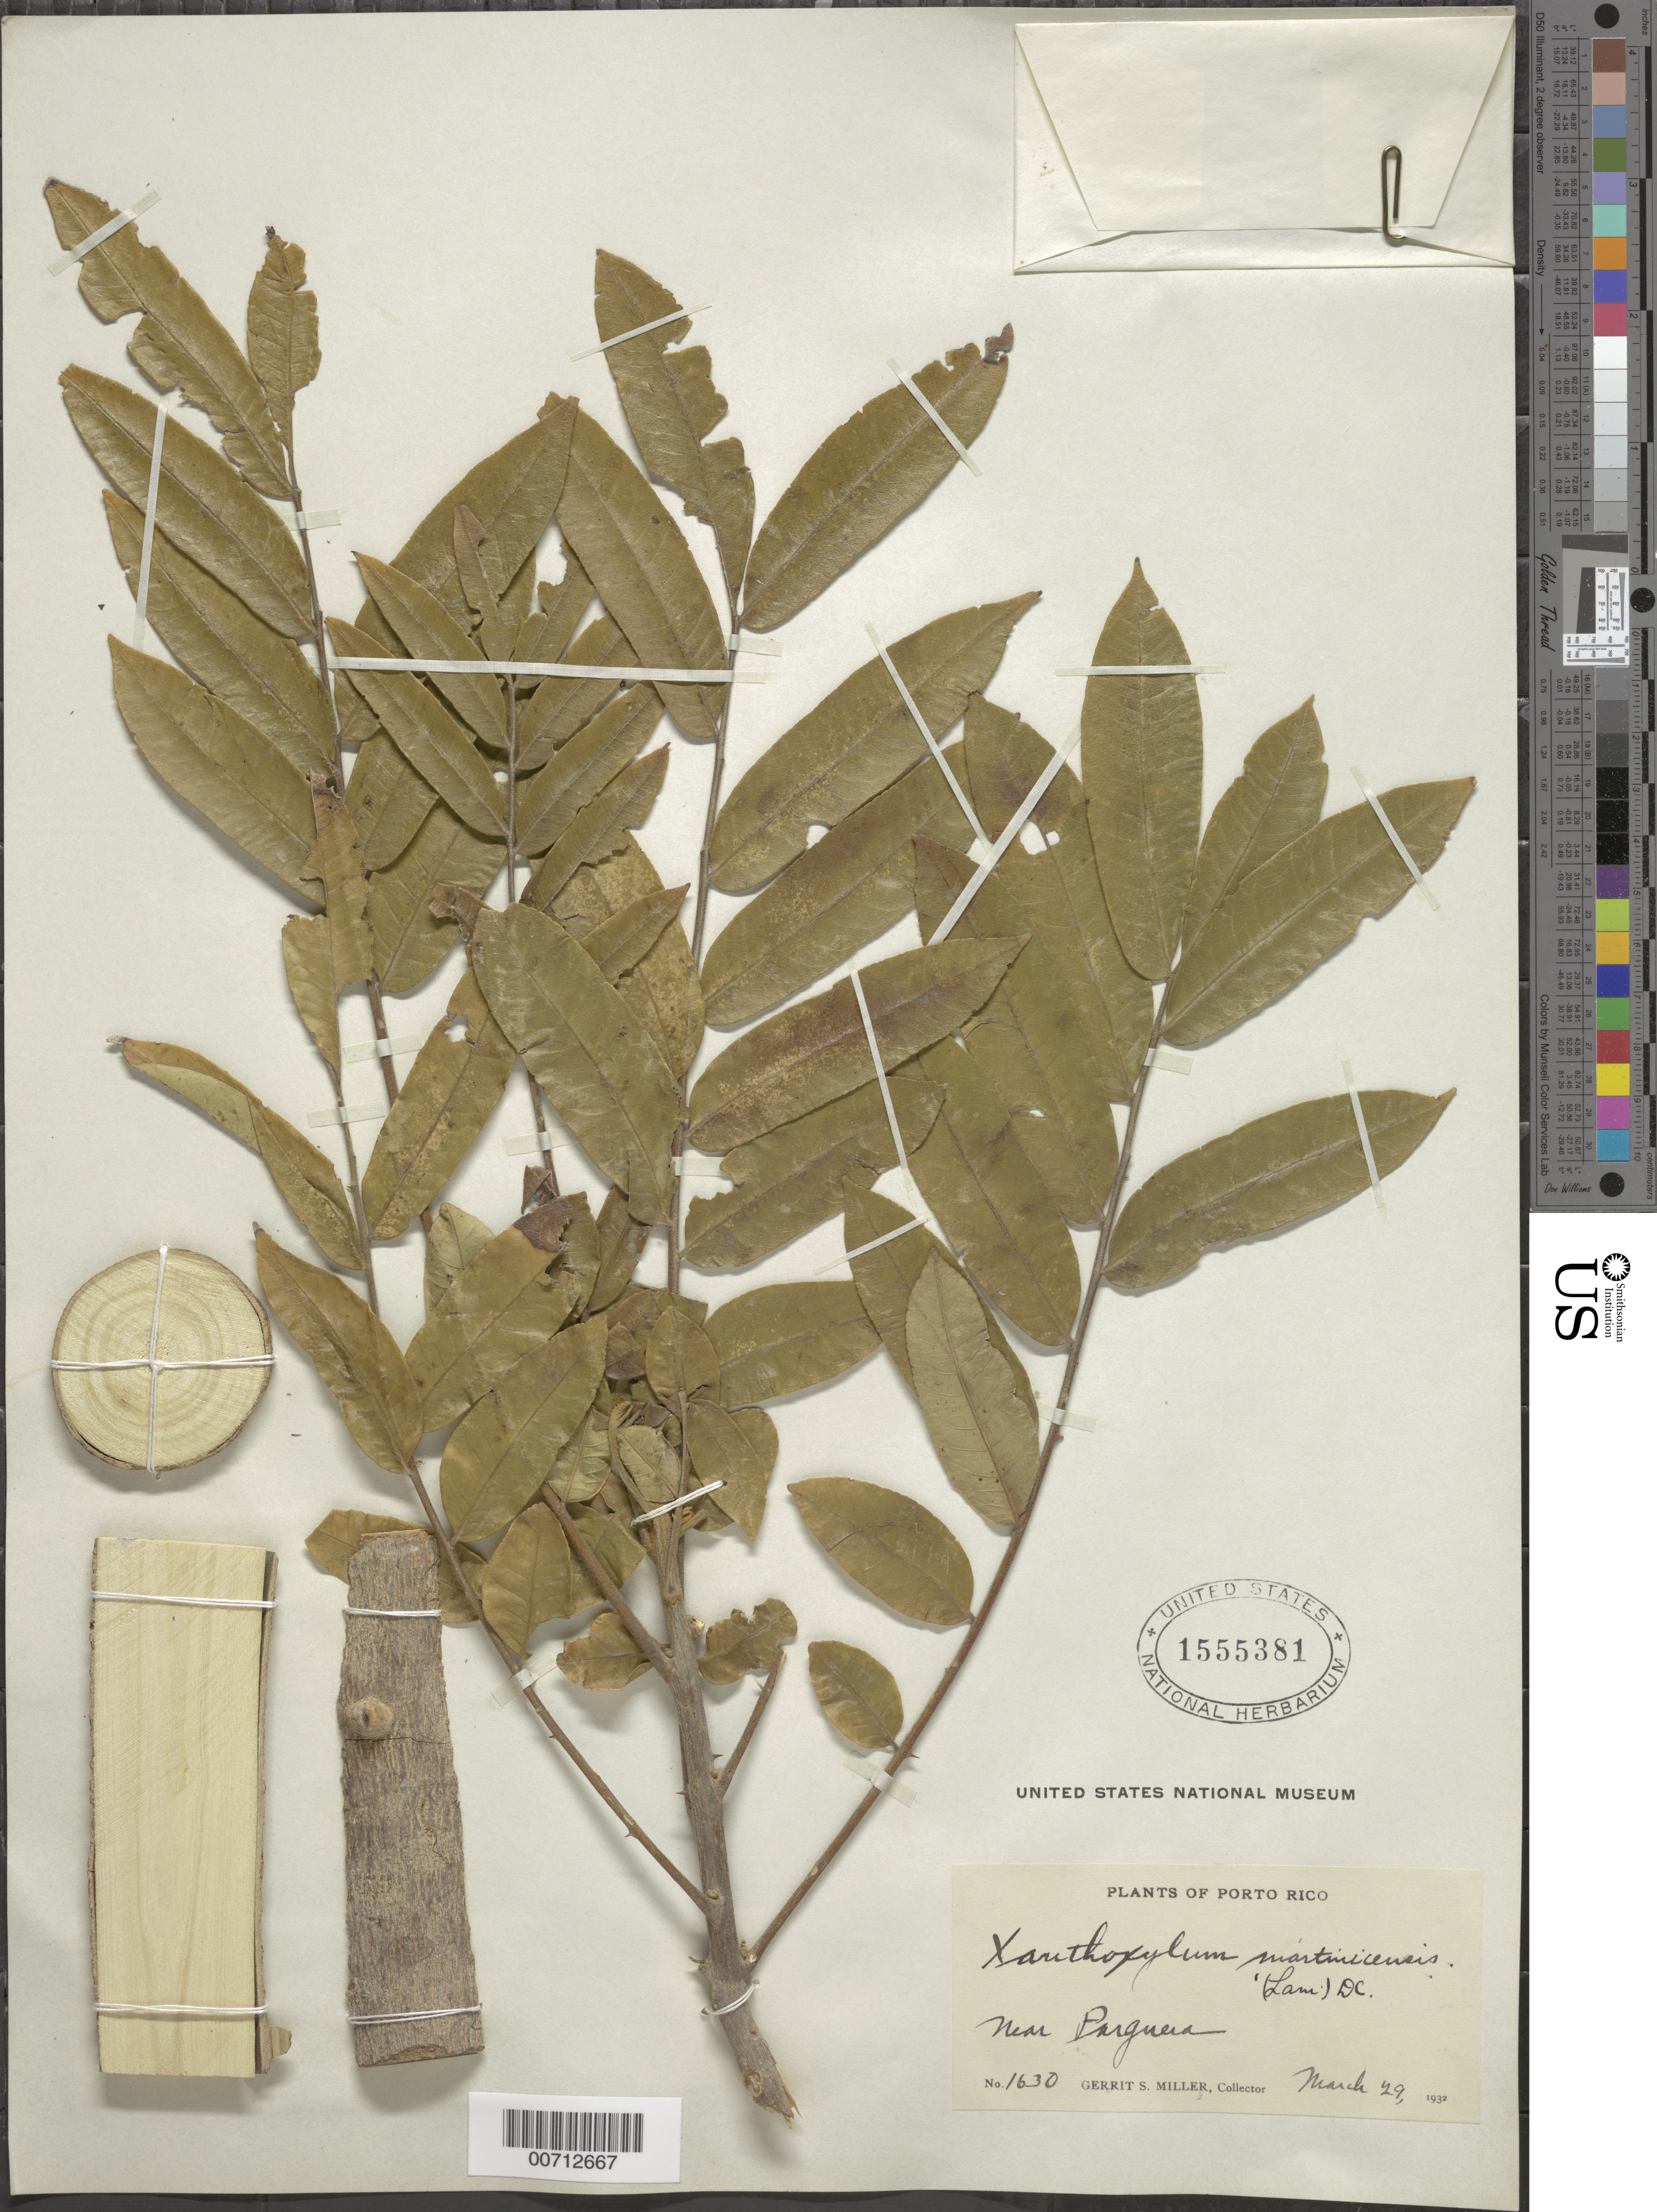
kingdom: Plantae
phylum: Tracheophyta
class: Magnoliopsida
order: Sapindales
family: Rutaceae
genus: Zanthoxylum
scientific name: Zanthoxylum martinicense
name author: (Lam.) DC.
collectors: G. S. Miller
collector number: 1630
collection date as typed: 29 Mar 1932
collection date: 1932-03-29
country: Puerto Rico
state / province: Parguera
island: Greater Antilles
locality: Parguera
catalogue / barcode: US 1555381